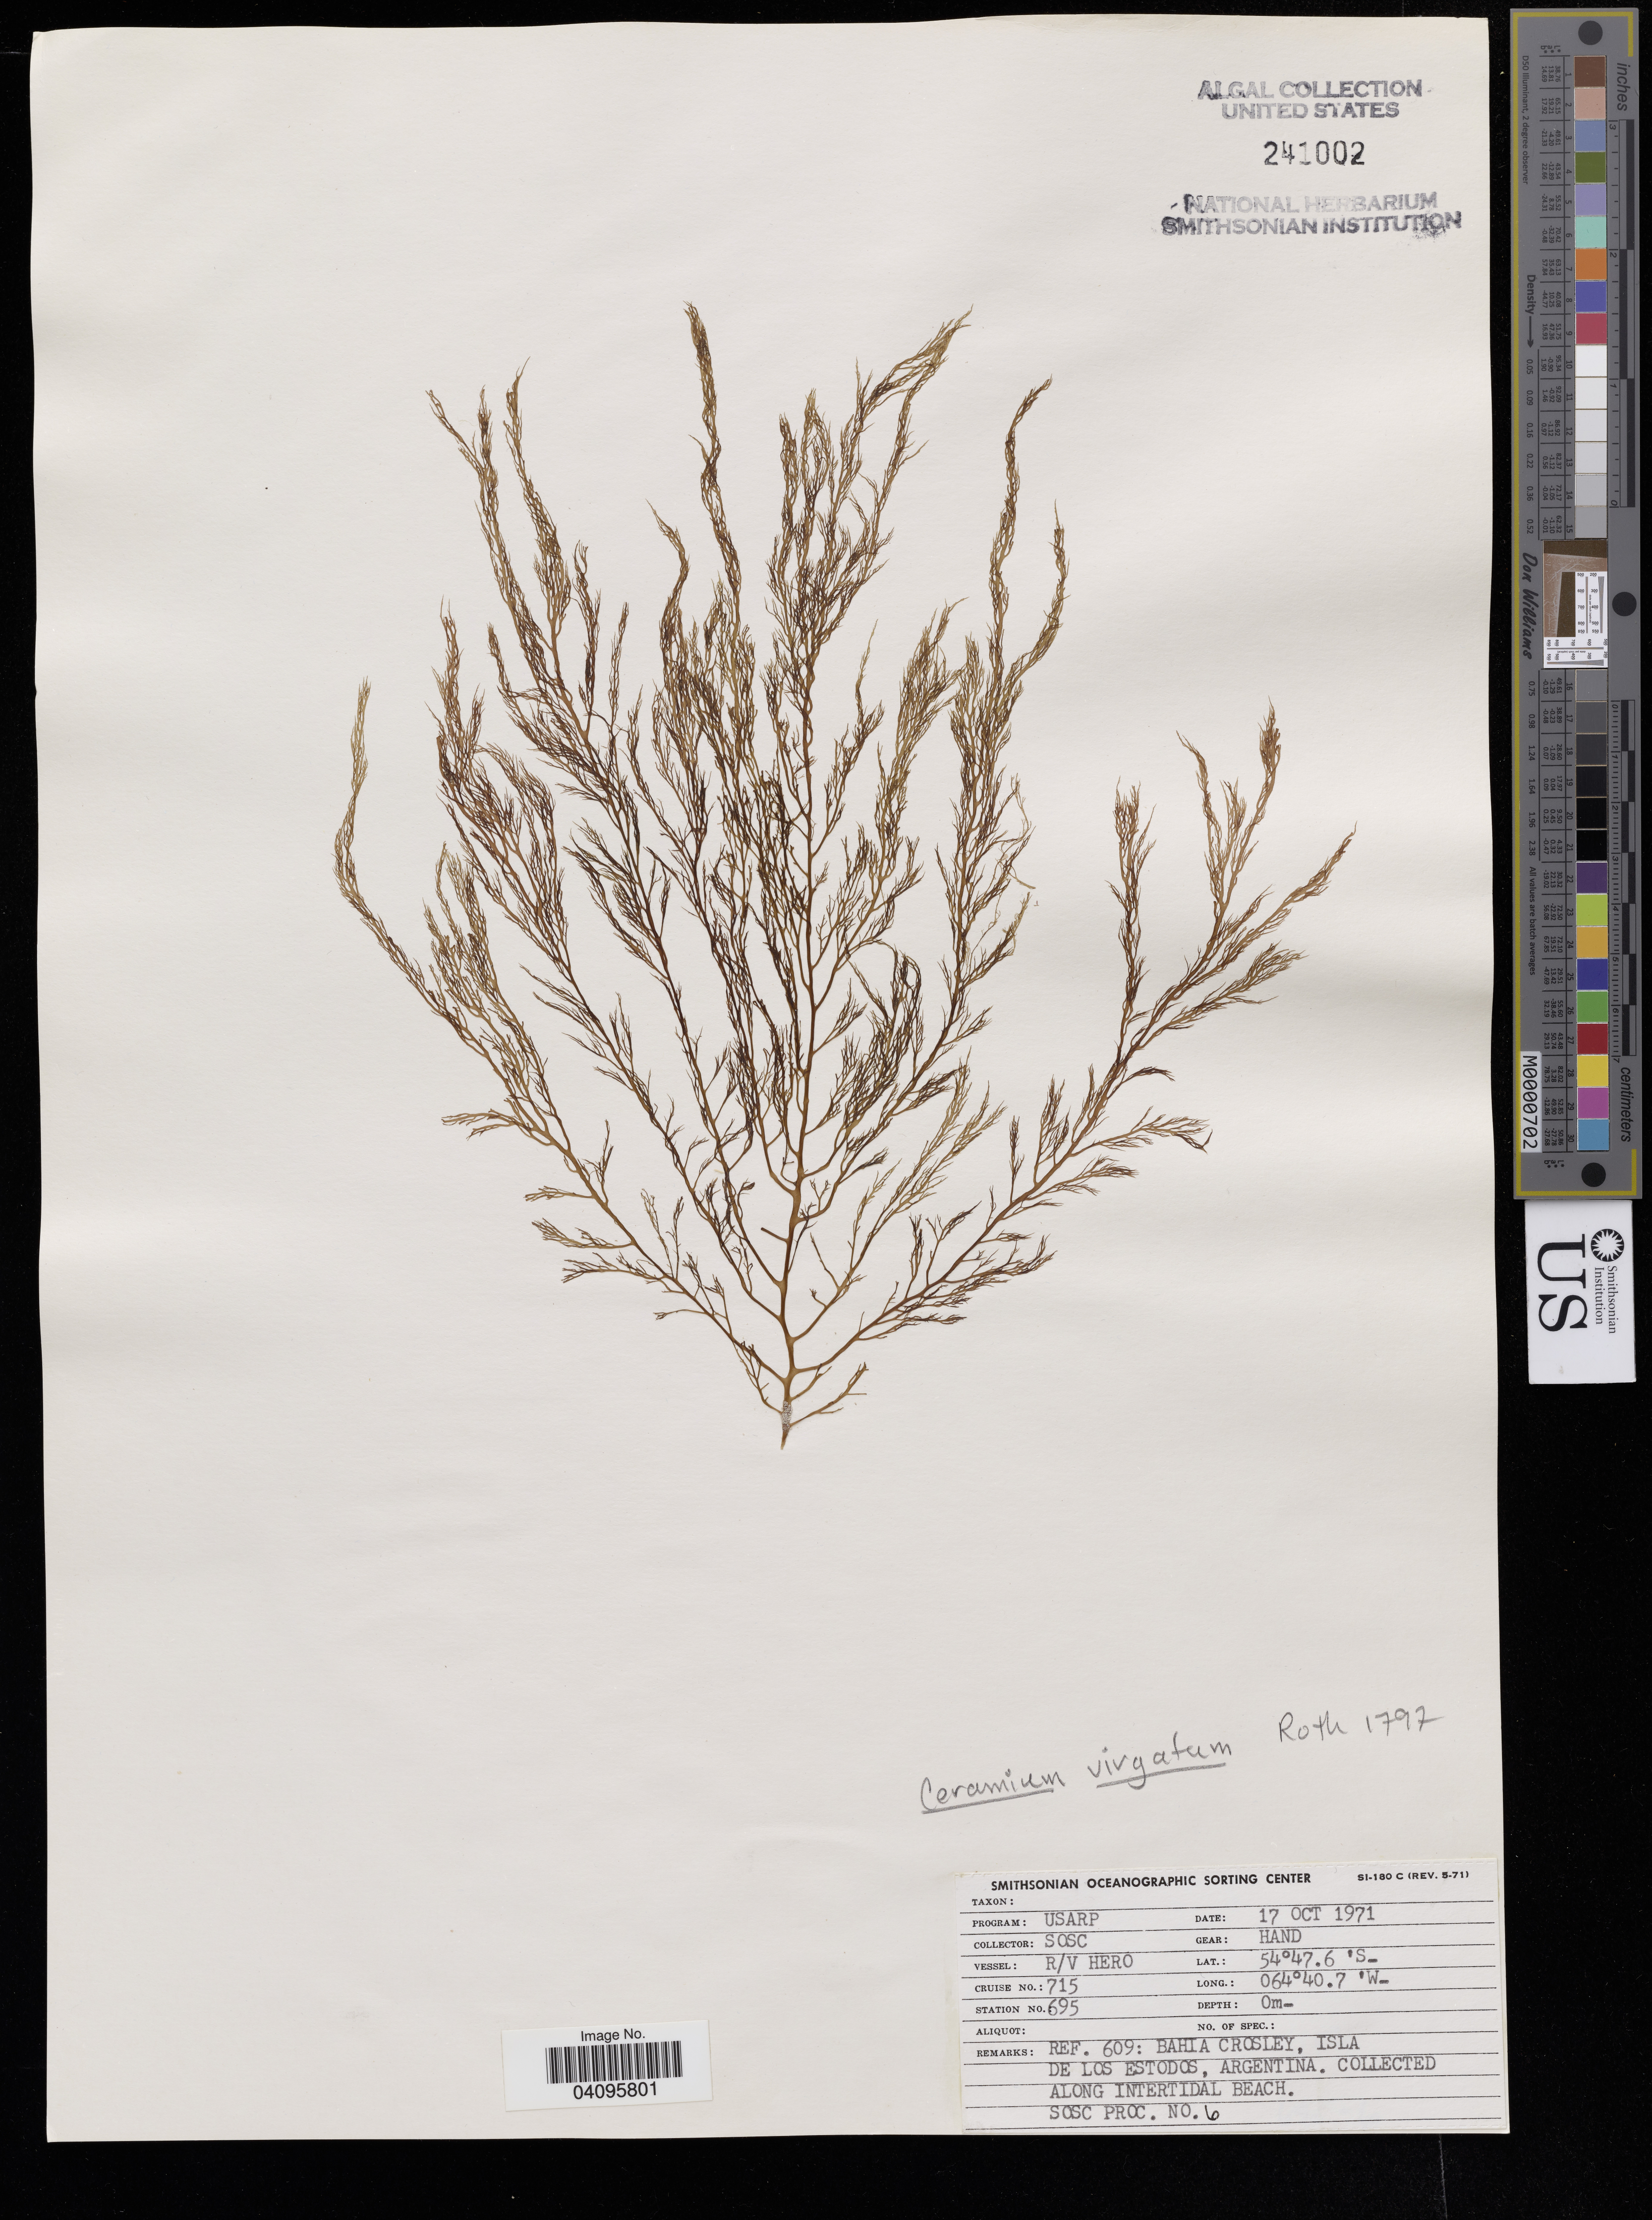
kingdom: Plantae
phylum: Rhodophyta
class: Florideophyceae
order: Ceramiales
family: Ceramiaceae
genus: Ceramium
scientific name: Ceramium virgatum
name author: Roth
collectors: Smithsonian Oceanographic Sorting Center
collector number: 609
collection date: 1971-10-17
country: Argentina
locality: Bahia Crosley, Isla de Los Estados.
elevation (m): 0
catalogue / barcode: US 241002